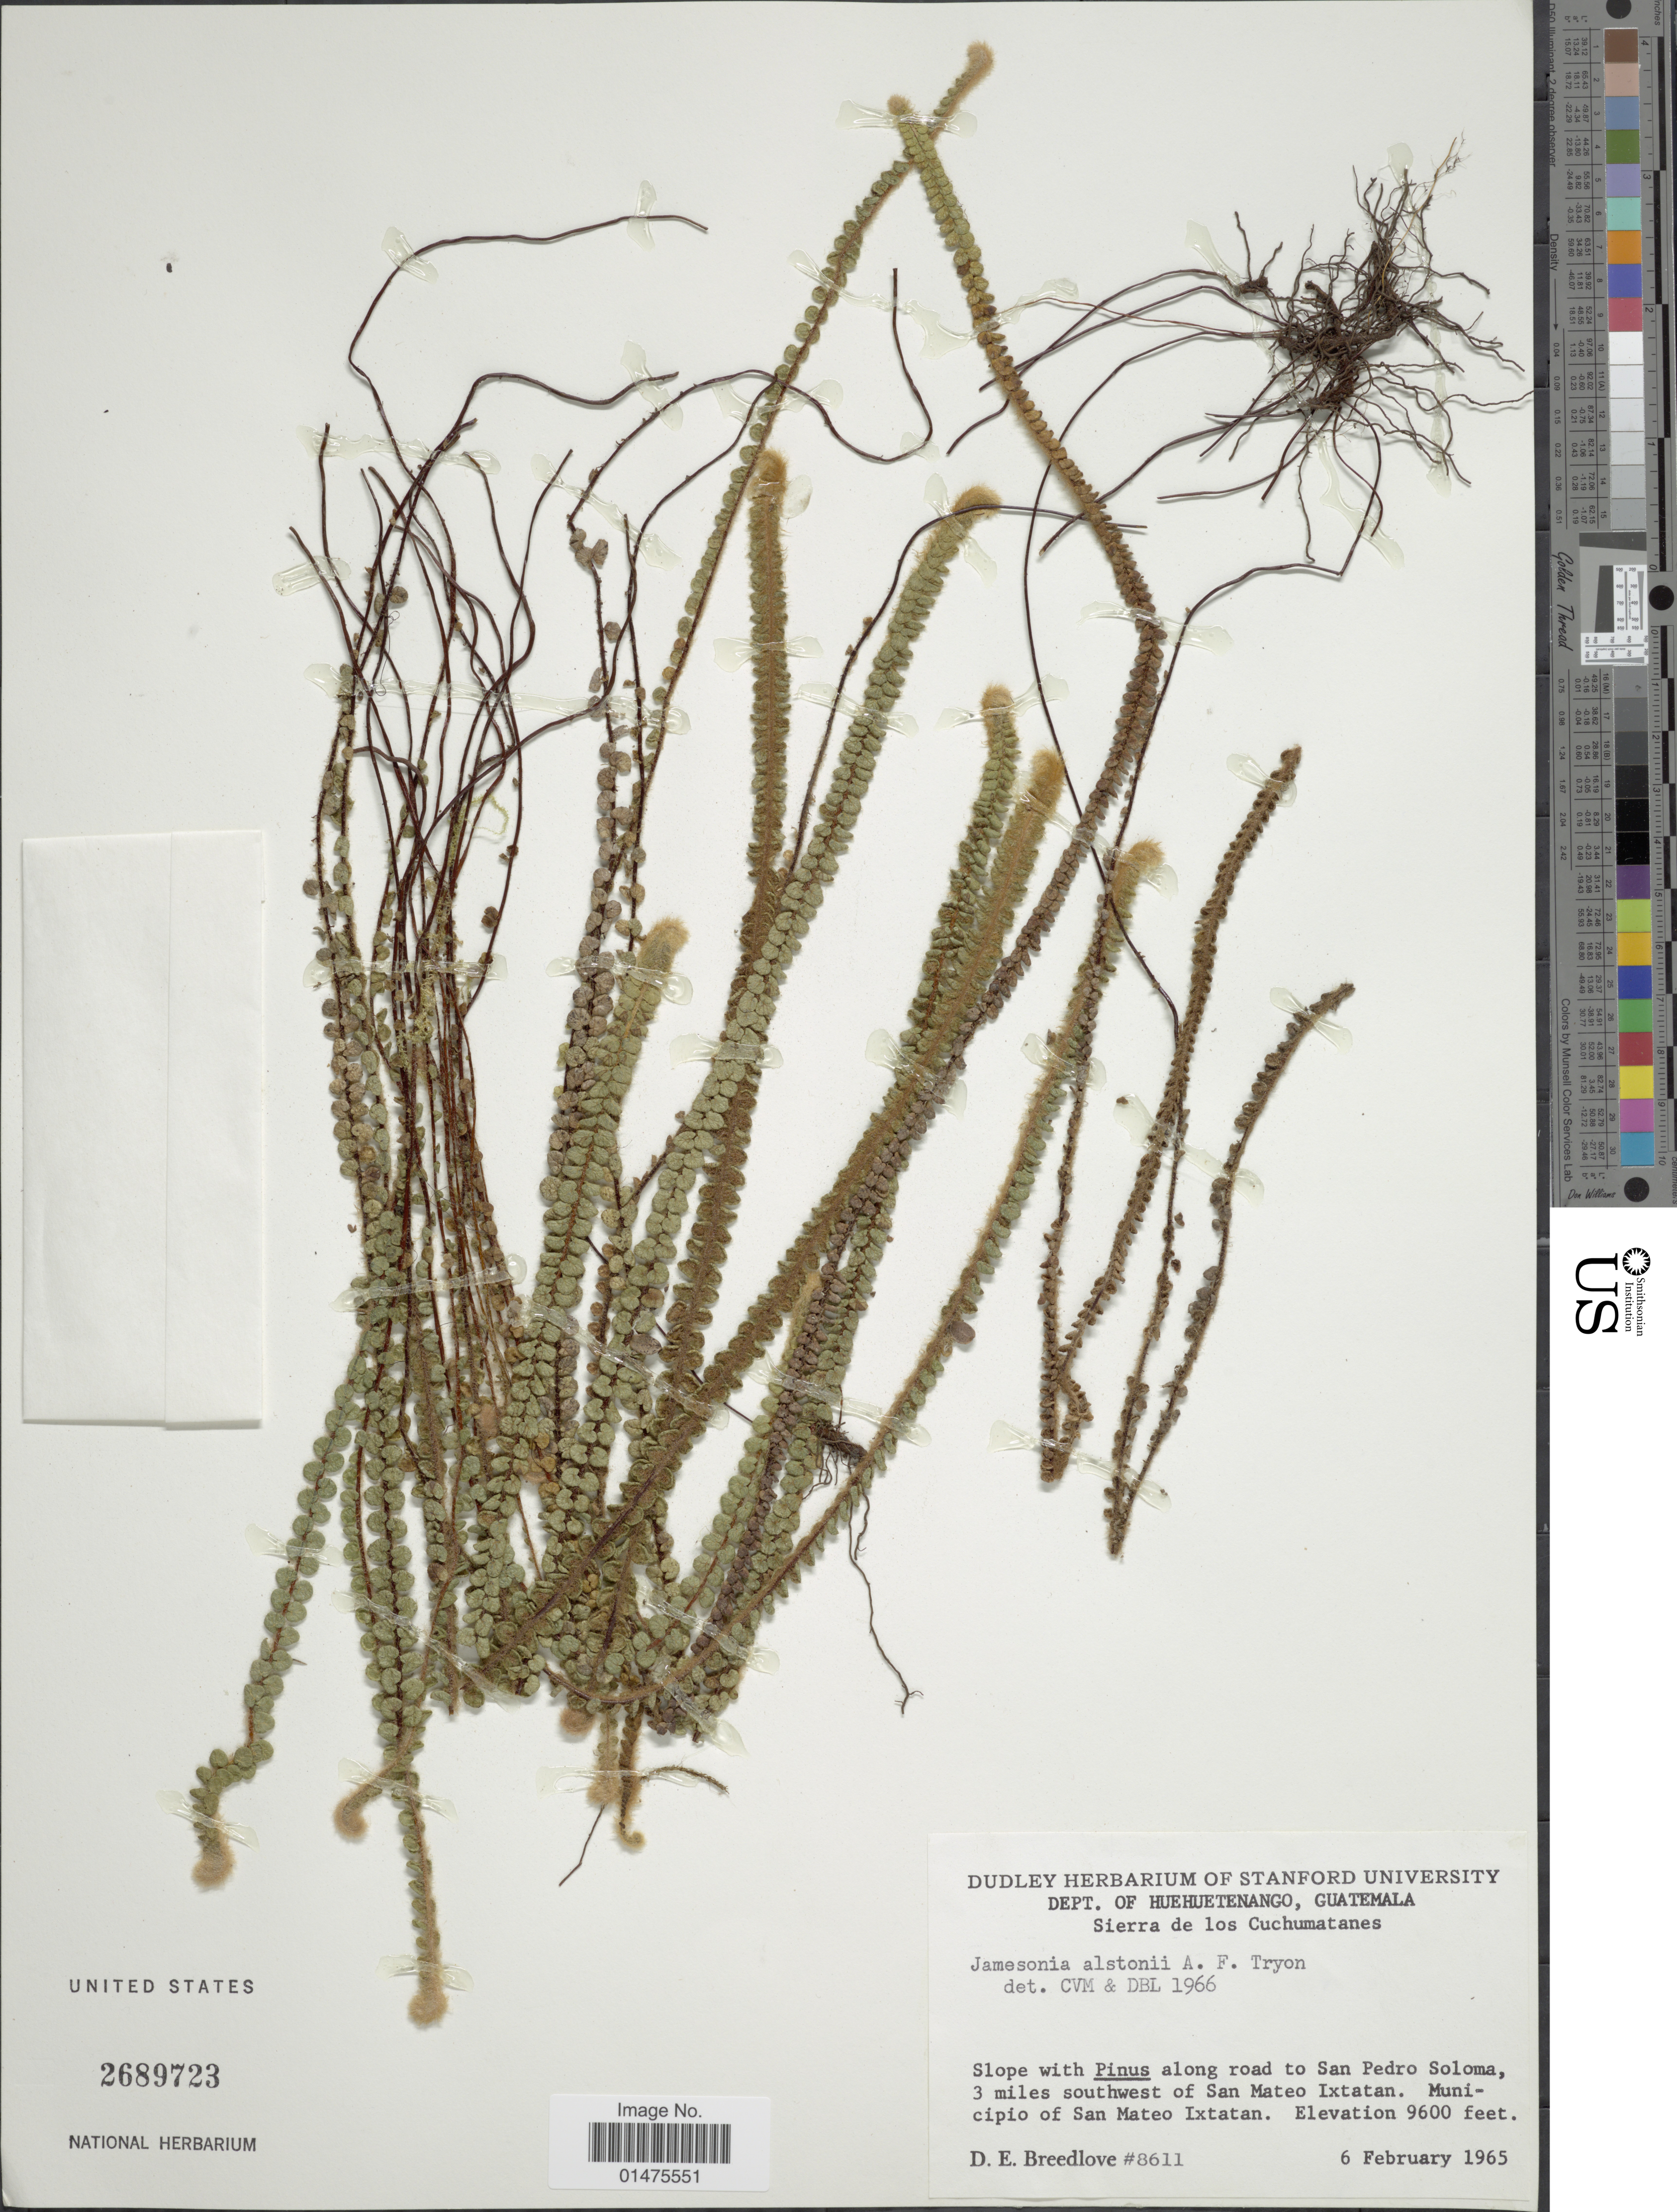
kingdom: Plantae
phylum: Tracheophyta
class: Polypodiopsida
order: Polypodiales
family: Pteridaceae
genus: Jamesonia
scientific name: Jamesonia alstonii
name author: A.F. Tryon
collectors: D. E. Breedlove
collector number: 8611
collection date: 1965-02-06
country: Guatemala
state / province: Huehuetenango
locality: Dept. Huehuetenango, Sierra de los Cuchumatanes, Slope with Pinus along road to San Pedro Soloma, 3 miles southwest of San Mateo Ixtatan. Municipio of San Mateo Ixtatan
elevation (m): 2926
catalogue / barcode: US 2689723